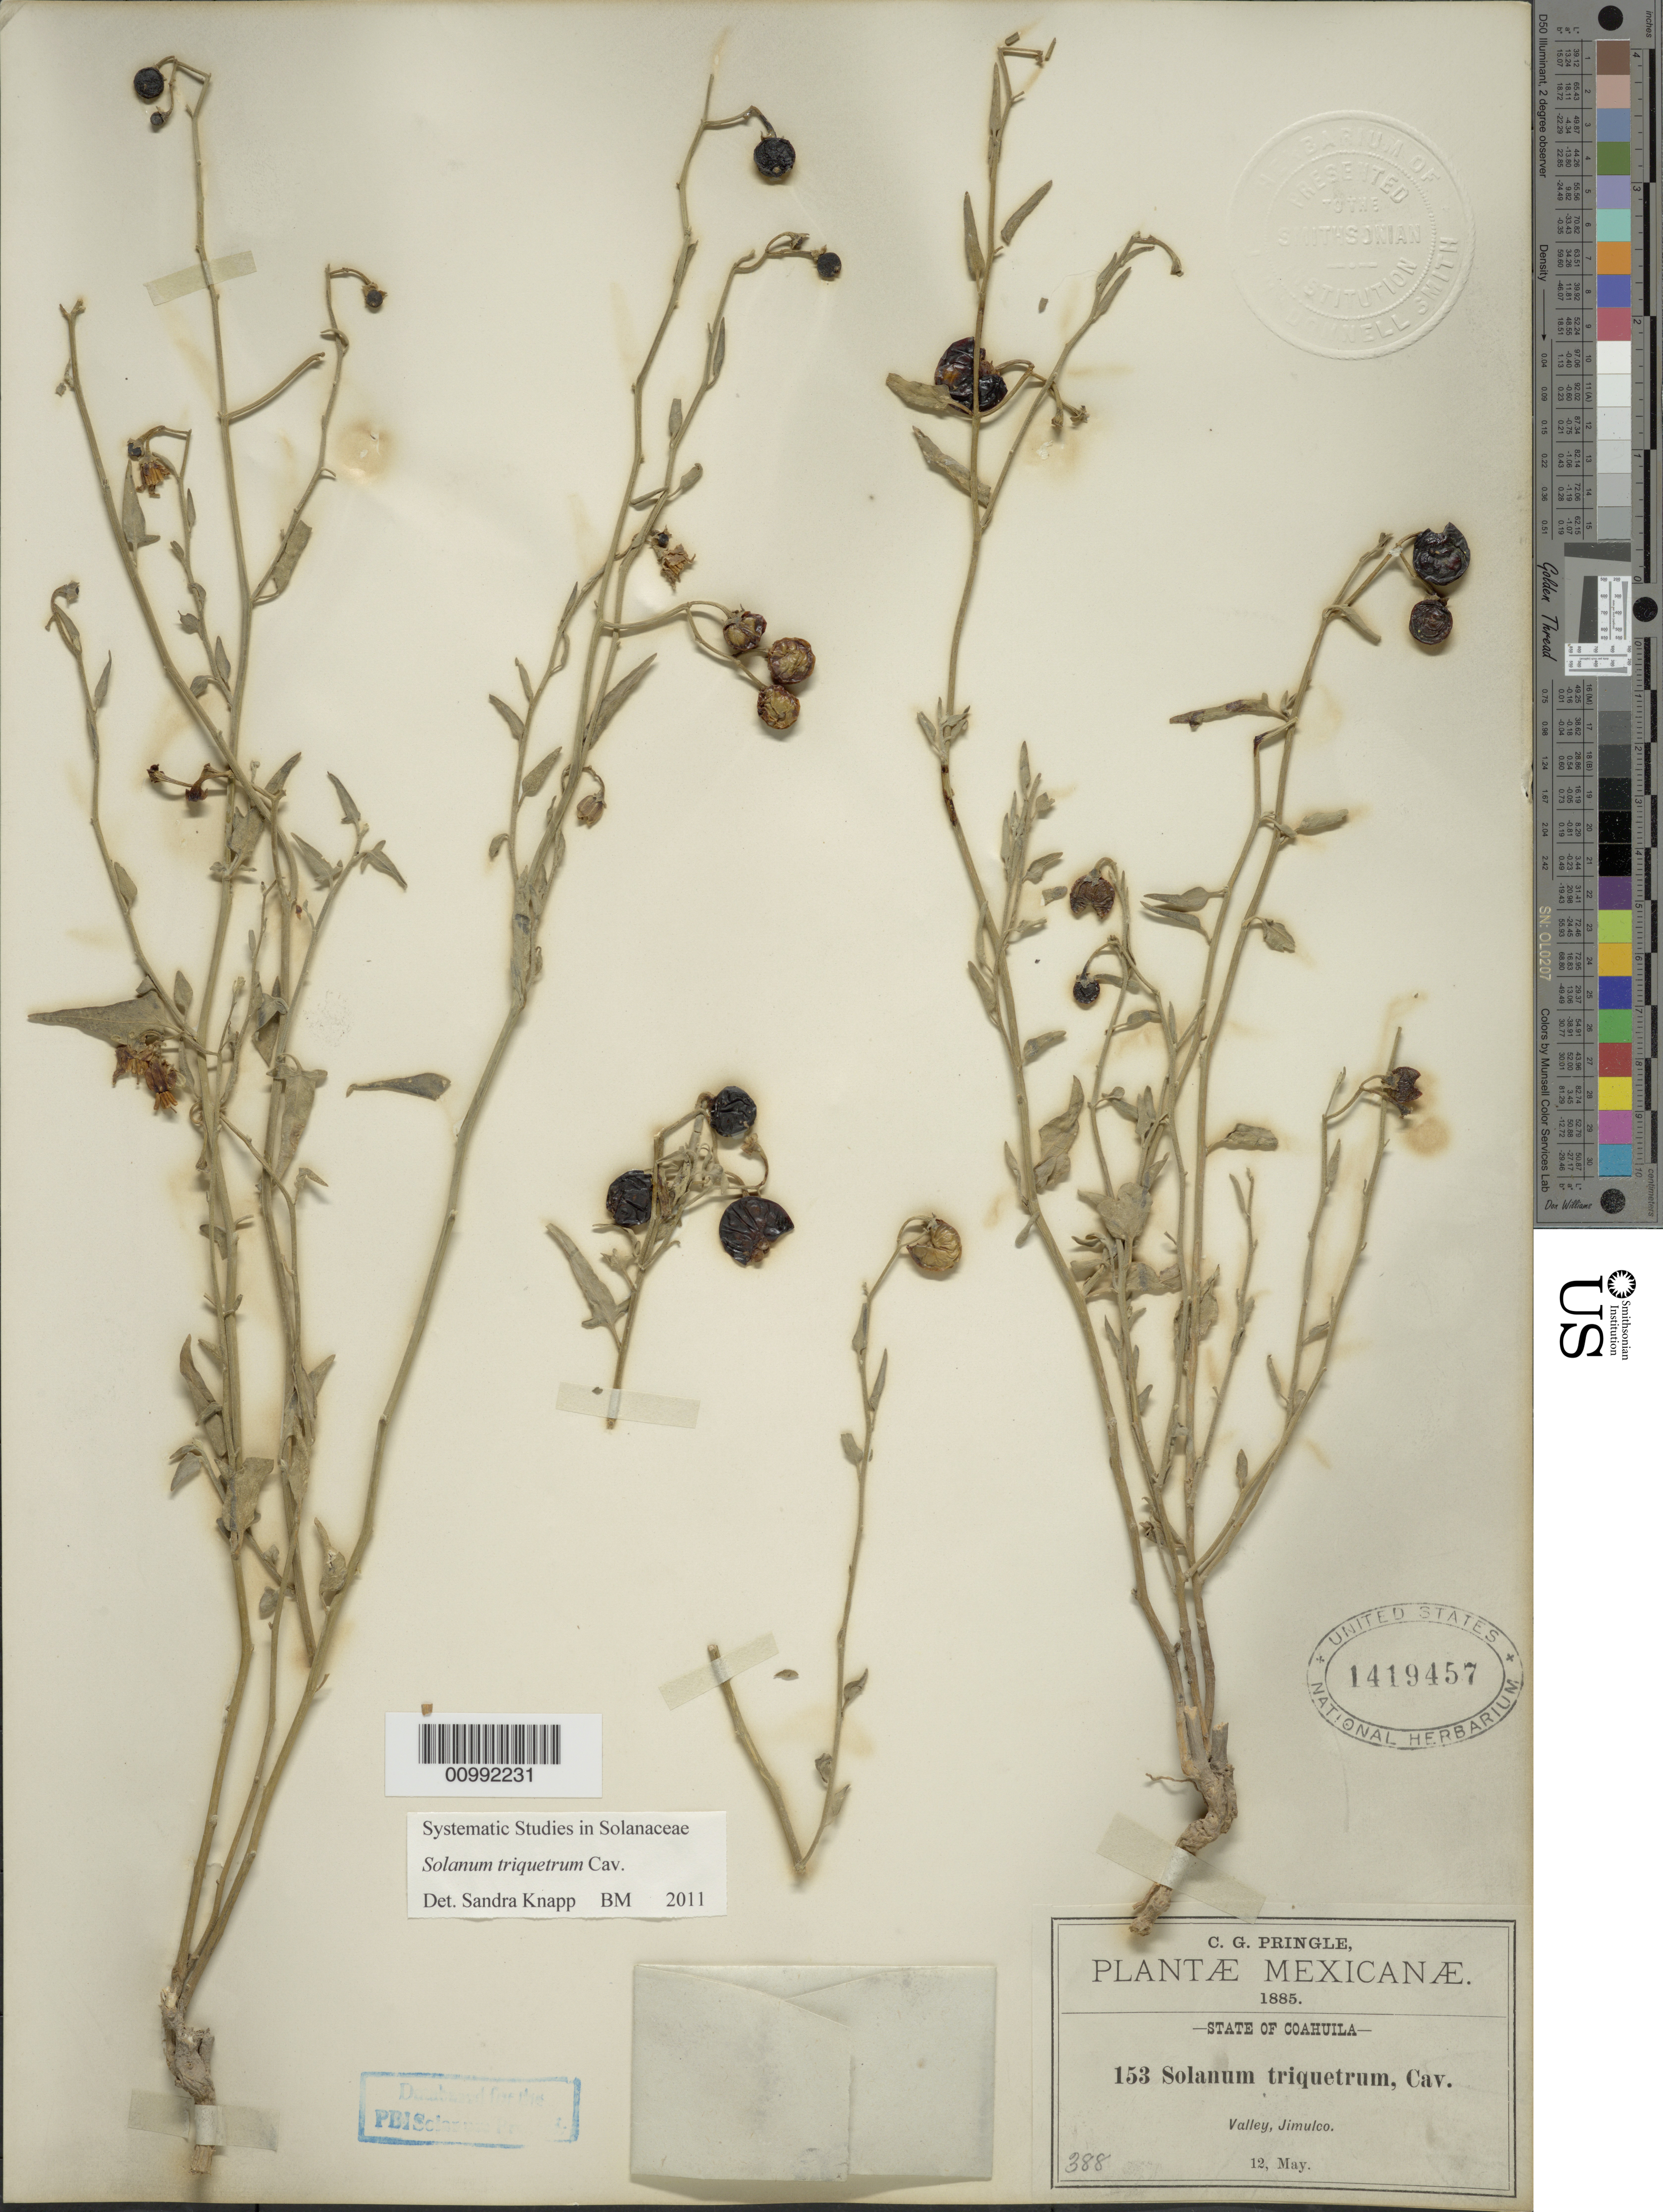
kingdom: Plantae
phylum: Tracheophyta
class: Magnoliopsida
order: Solanales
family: Solanaceae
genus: Solanum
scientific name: Solanum triquetrum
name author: Cav.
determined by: Knapp, S. D.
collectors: C. G. Pringle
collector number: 153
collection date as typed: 12 May 1885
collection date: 1885-05-12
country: Mexico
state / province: Coahuila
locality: Valley, Jimulco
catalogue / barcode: US 1419457